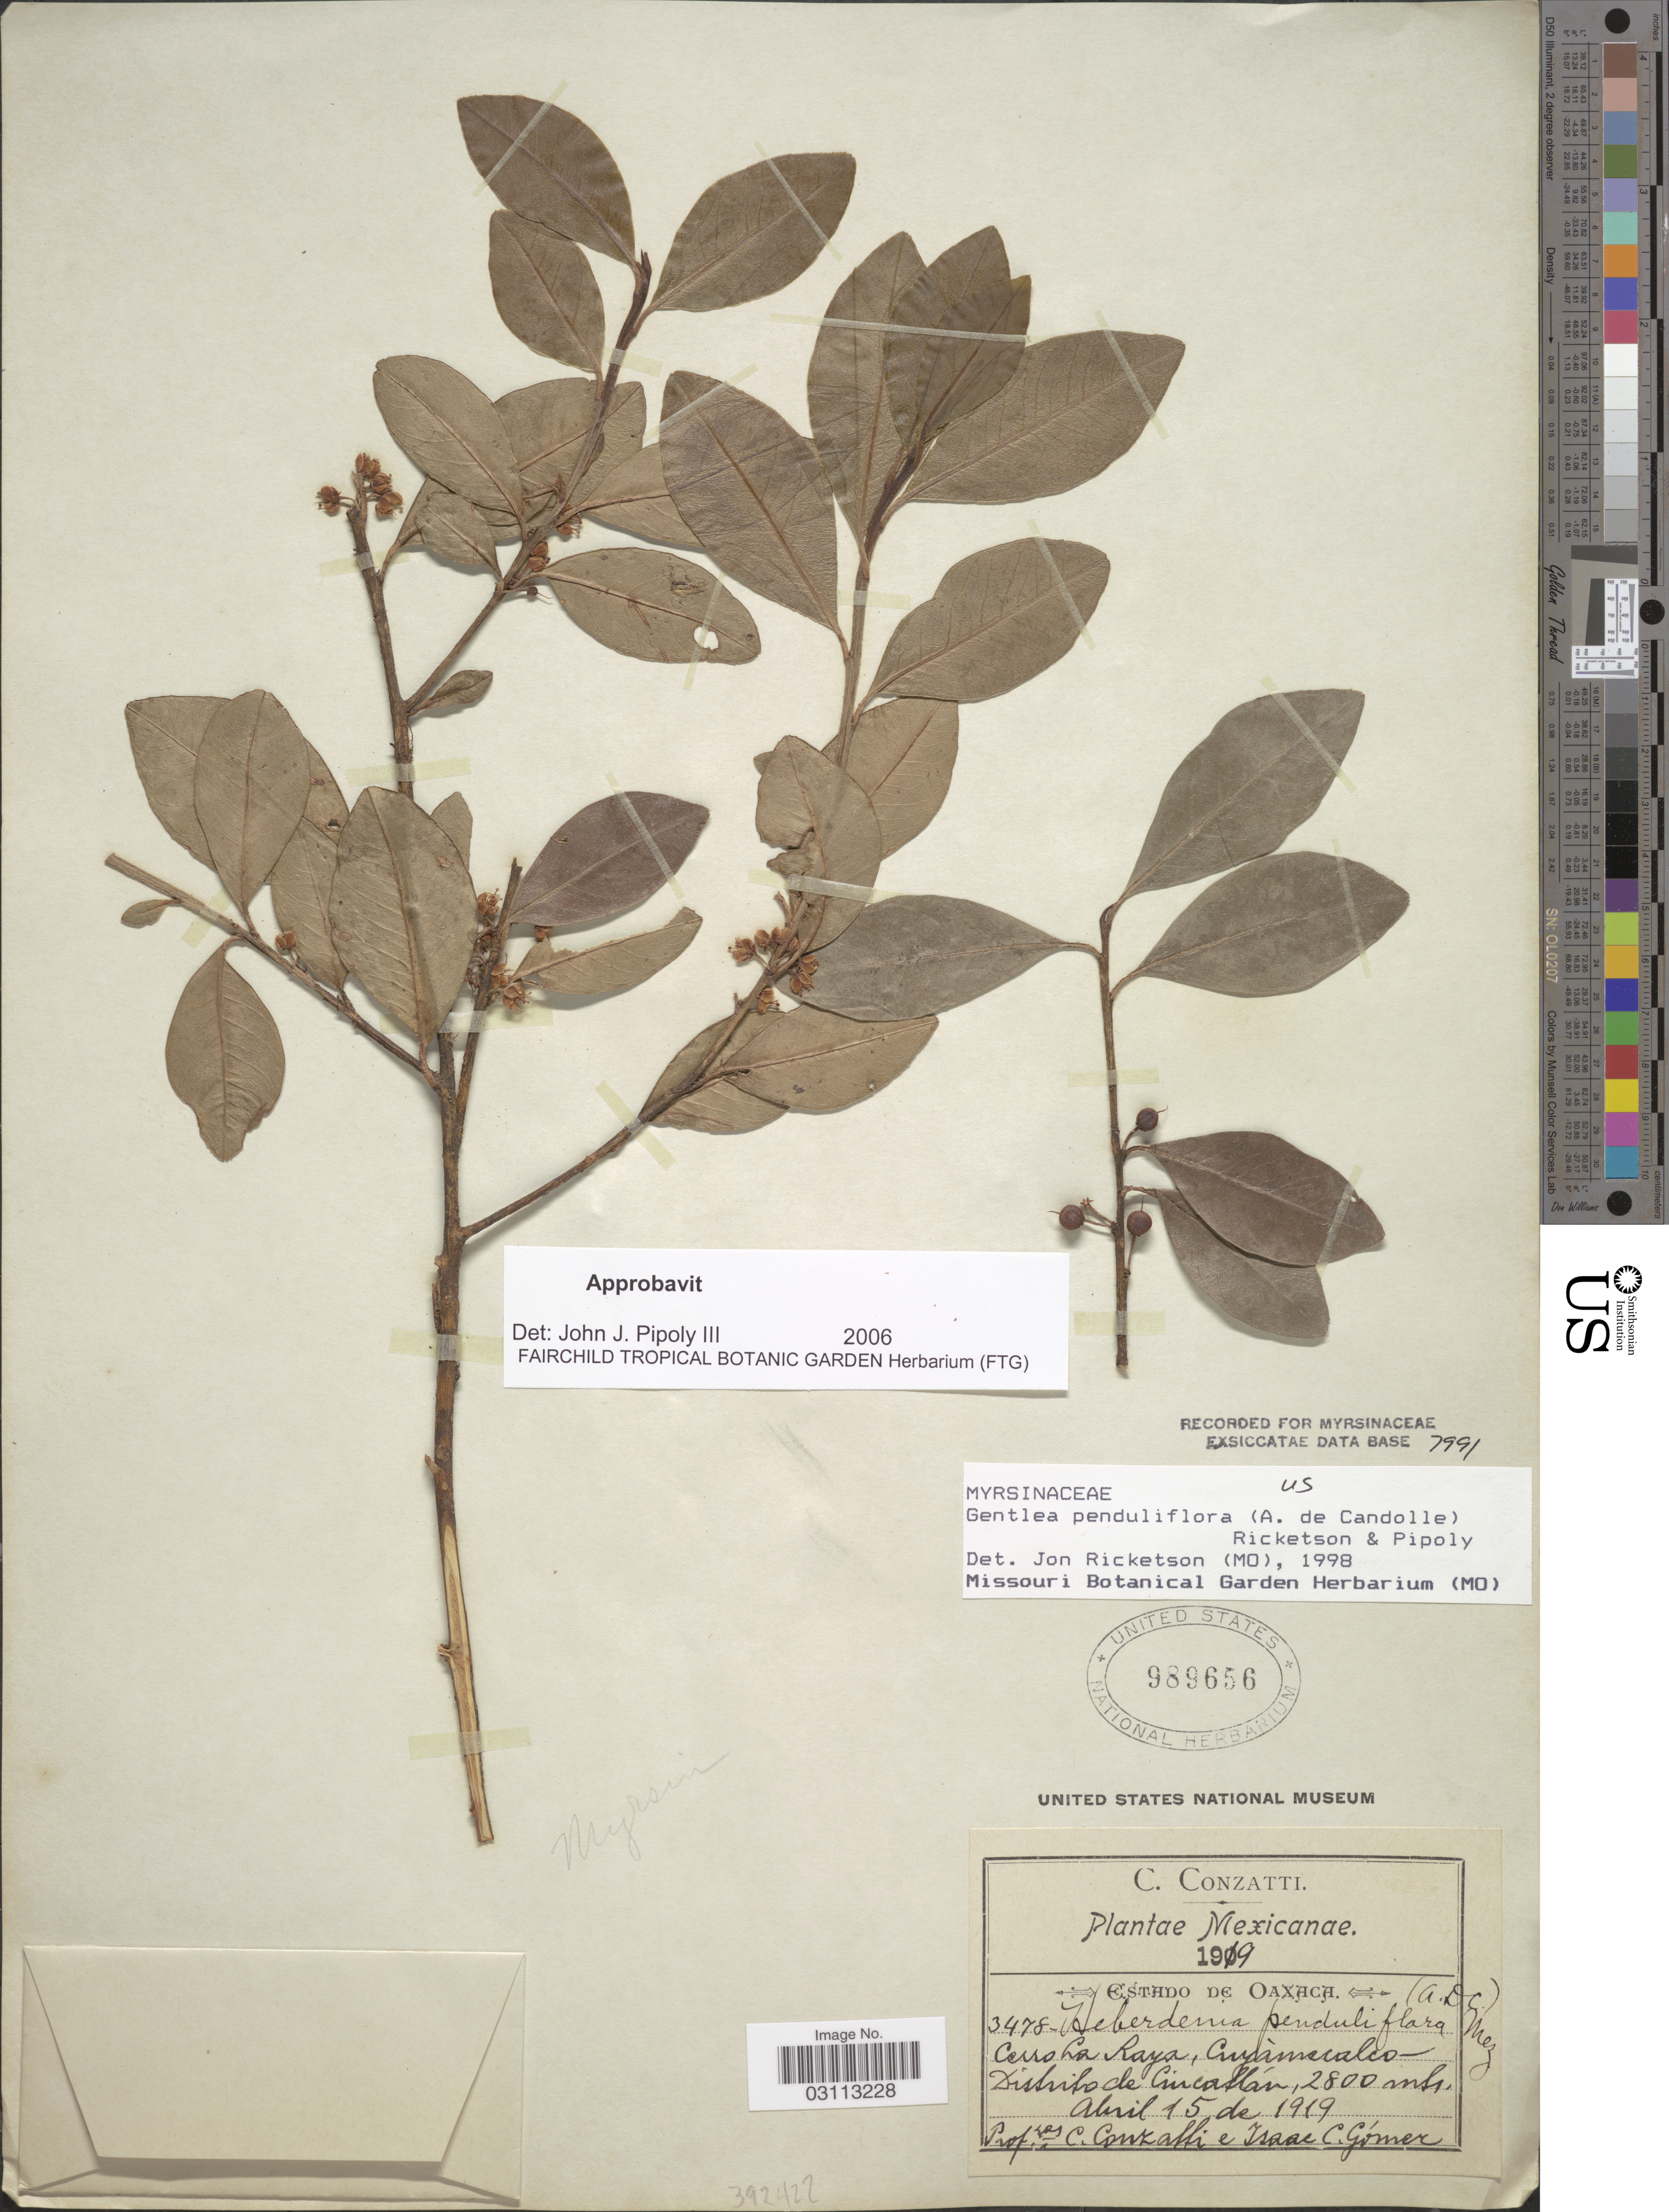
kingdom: Plantae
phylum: Tracheophyta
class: Magnoliopsida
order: Ericales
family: Primulaceae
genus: Gentlea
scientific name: Gentlea penduliflora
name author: (A. DC.) Pipoly & Ricketson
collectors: C. Conzatti & I. Gomez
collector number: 3478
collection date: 1919-04-15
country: Mexico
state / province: Oaxaca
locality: Cerro La Raya, Cuyamecalco - Distrito de Cincatlán.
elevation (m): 2800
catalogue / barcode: US 989656